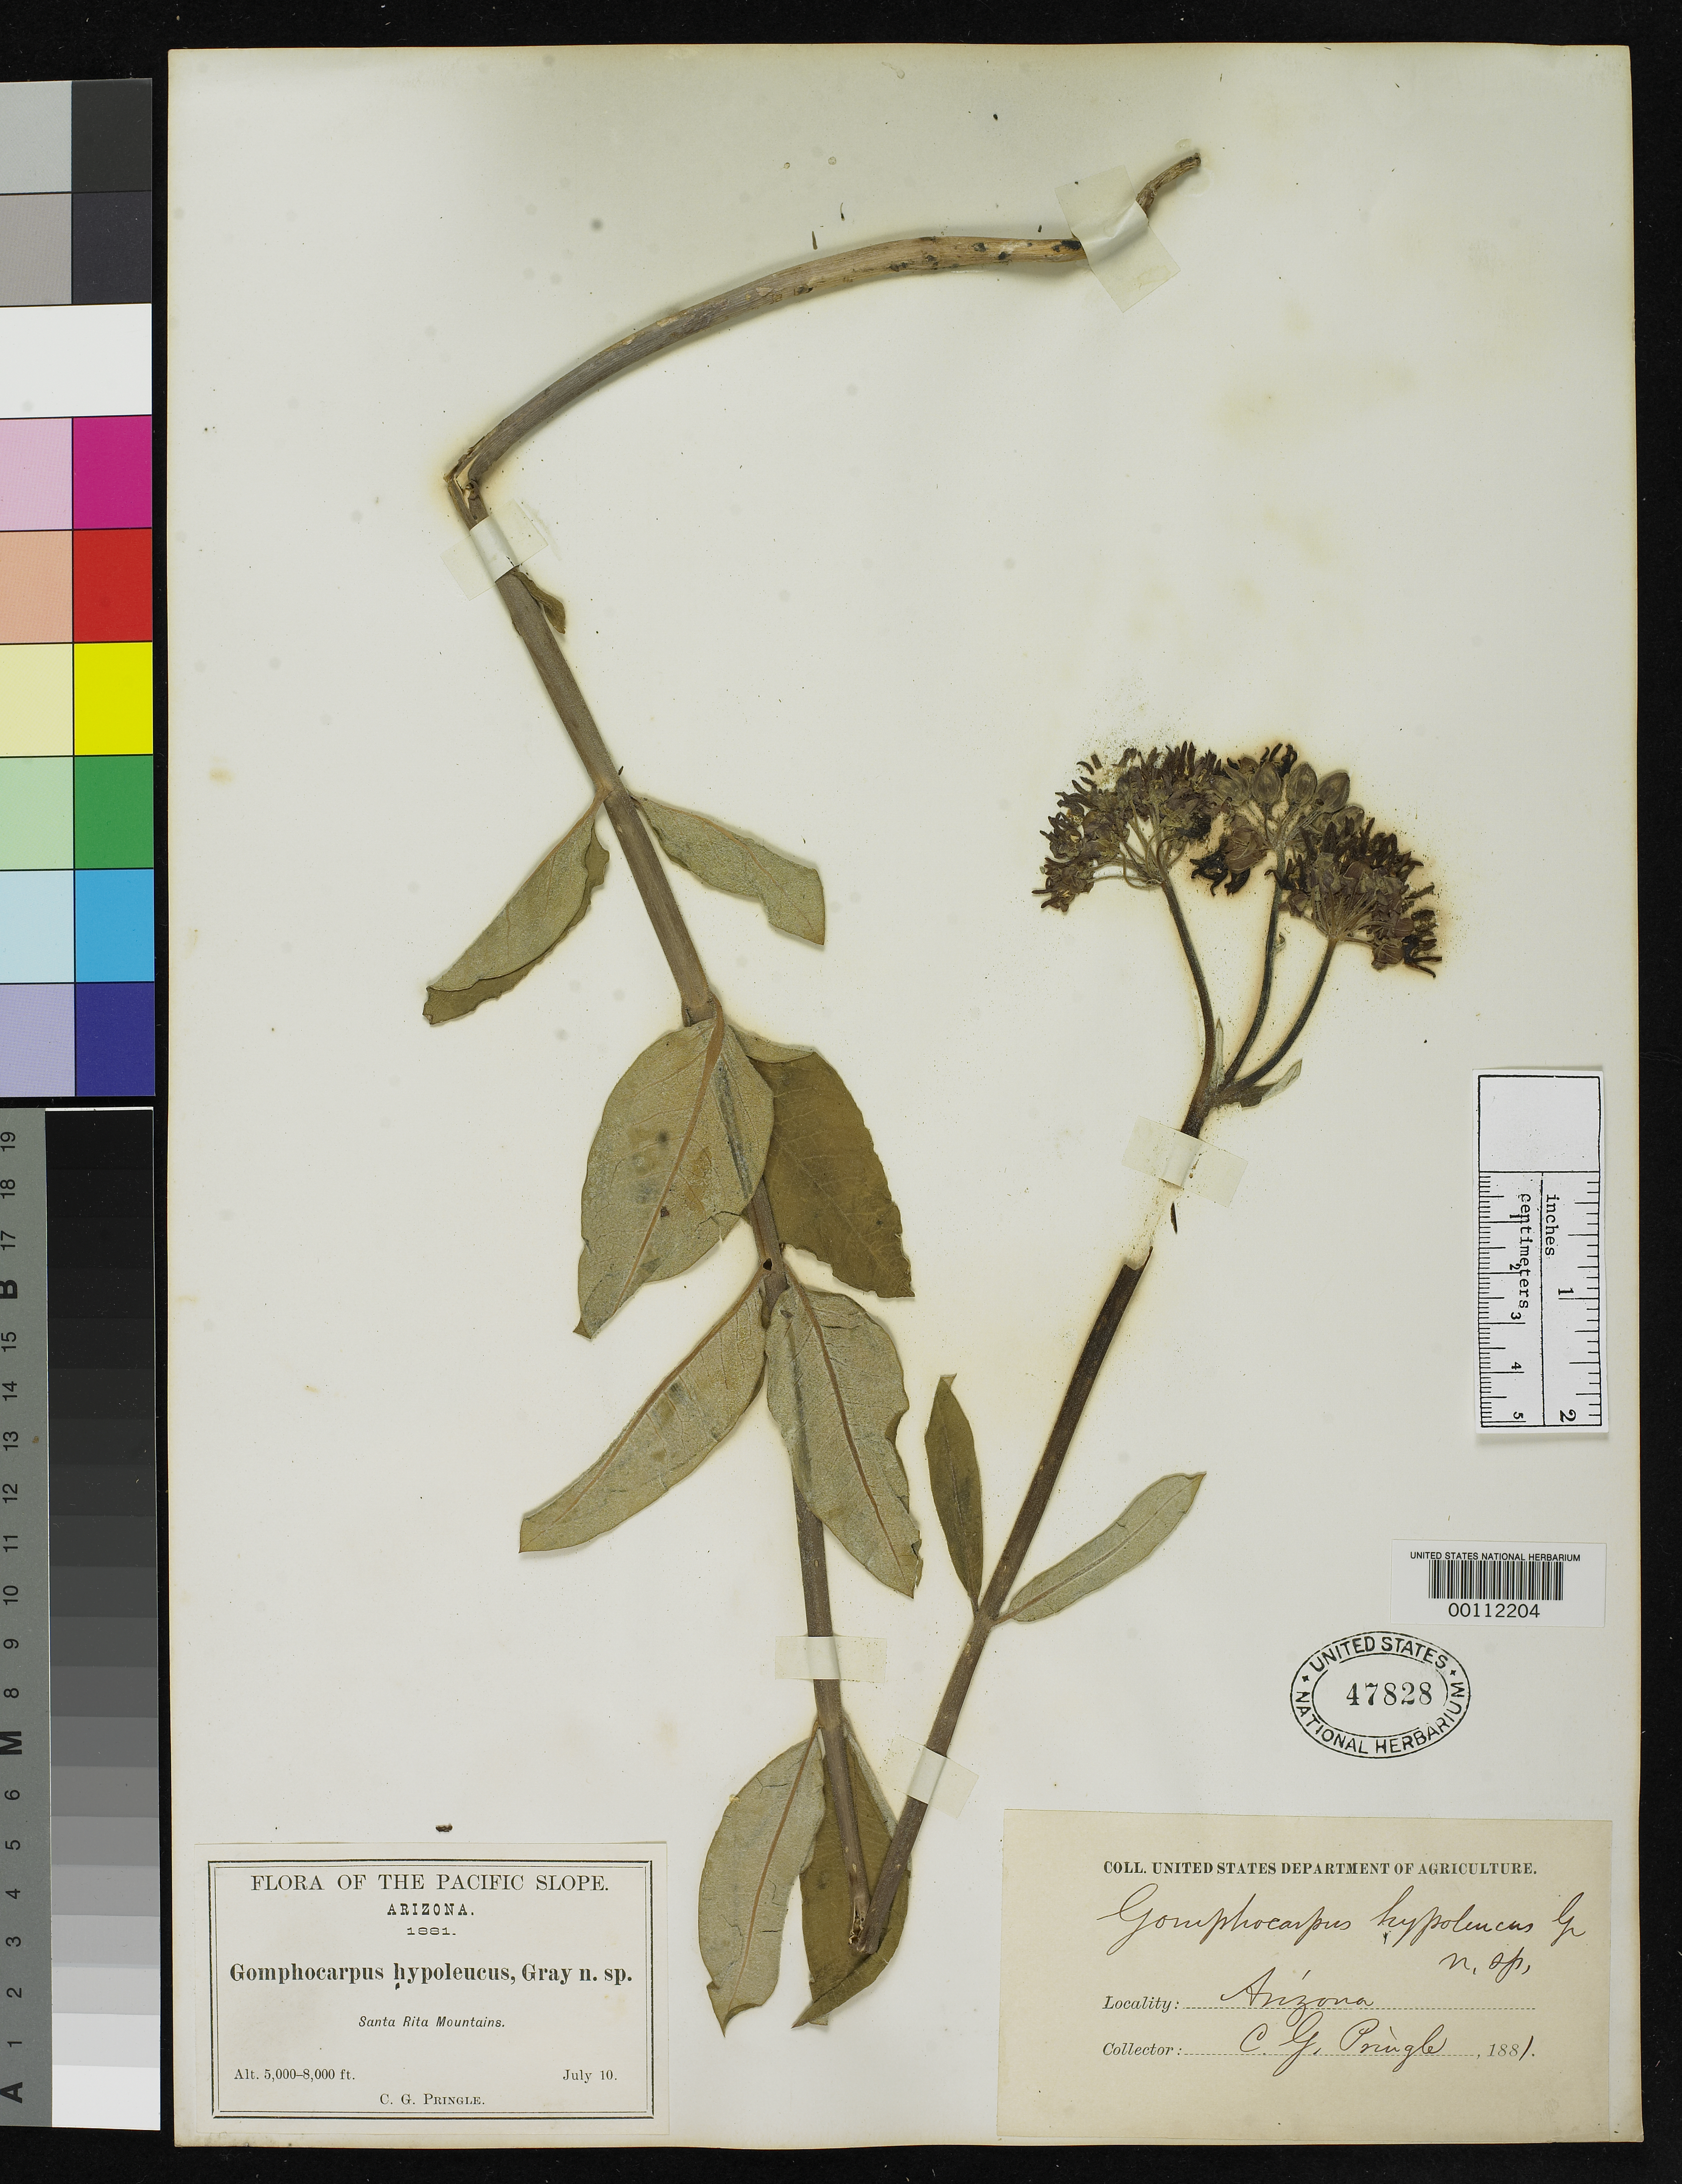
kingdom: Plantae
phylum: Tracheophyta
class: Magnoliopsida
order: Gentianales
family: Apocynaceae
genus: Gomphocarpus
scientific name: Gomphocarpus hypoleucus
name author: A. Gray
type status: Type Collection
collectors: C. G. Pringle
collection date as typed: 10 Jul 1881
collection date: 1881-07-10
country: United States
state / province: Arizona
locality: Santa Rita Mountains.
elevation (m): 1524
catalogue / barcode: US 47828